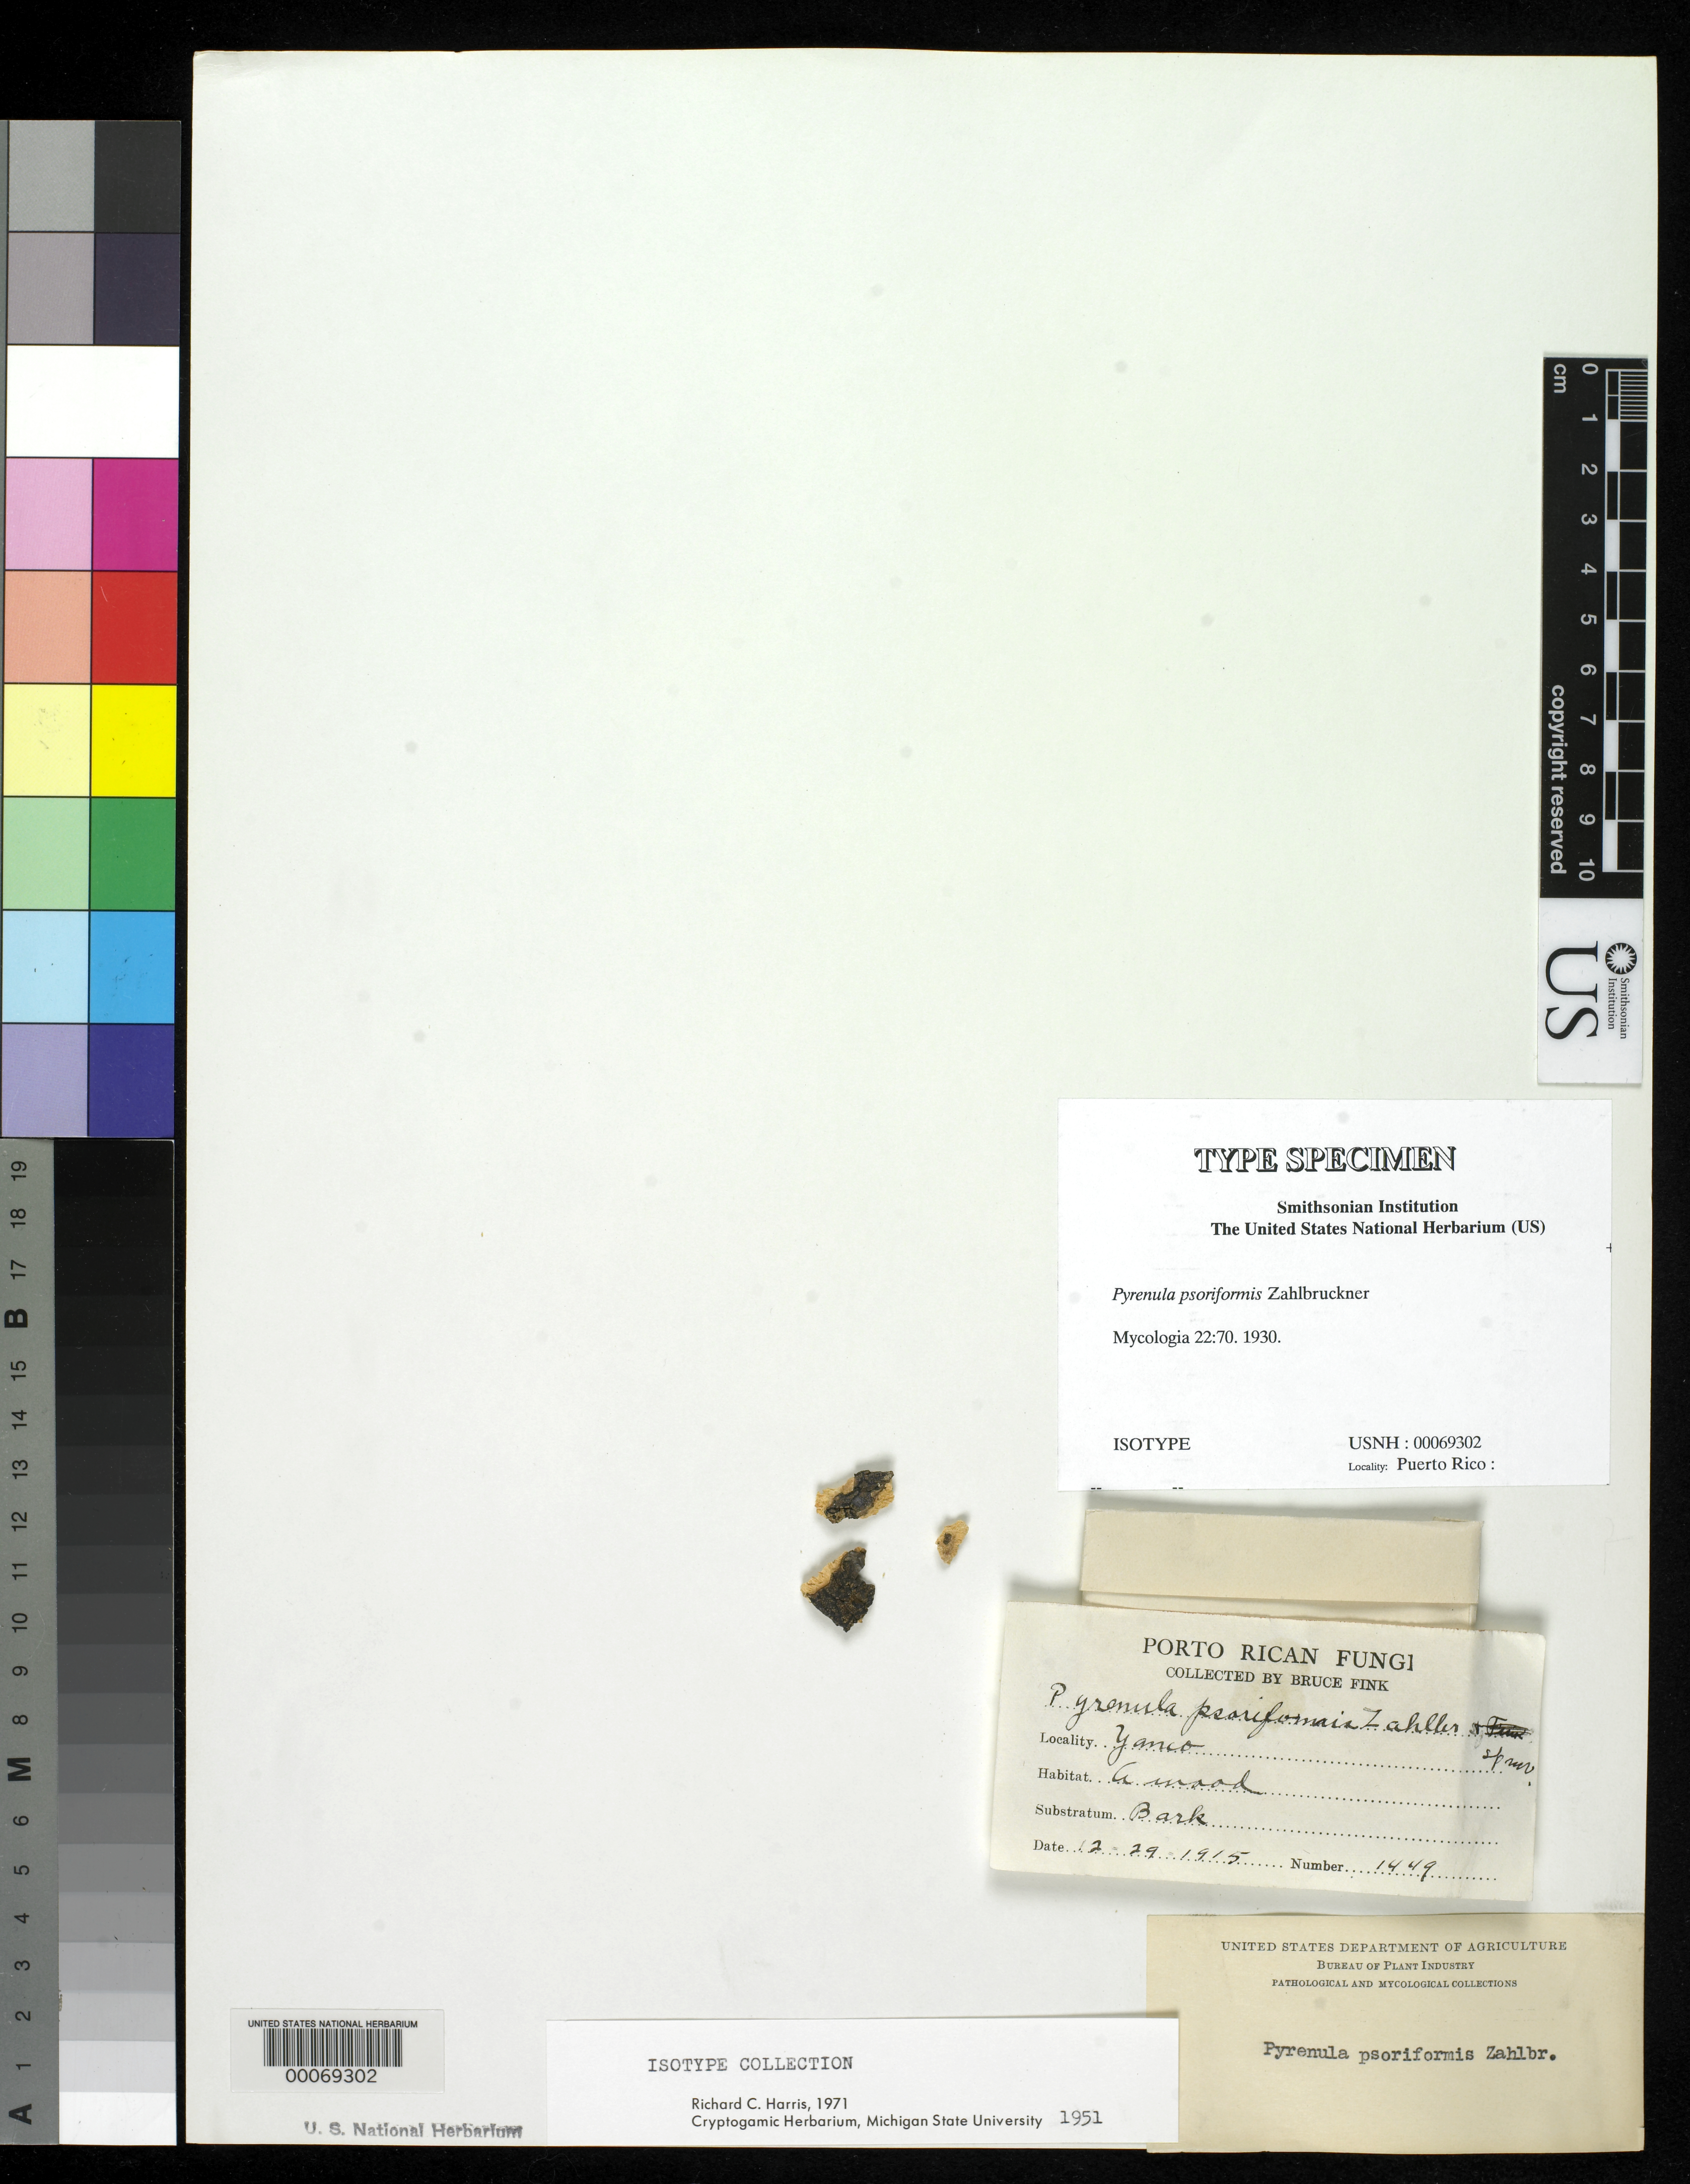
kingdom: Fungi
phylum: Ascomycota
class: Eurotiomycetes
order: Pyrenulales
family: Pyrenulaceae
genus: Pyrenula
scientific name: Pyrenula psoriformis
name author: Zahlbr.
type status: Isotype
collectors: B. Fink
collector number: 1449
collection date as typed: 29 Dec 1915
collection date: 1915-12-29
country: Puerto Rico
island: Greater Antilles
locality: Yauco.